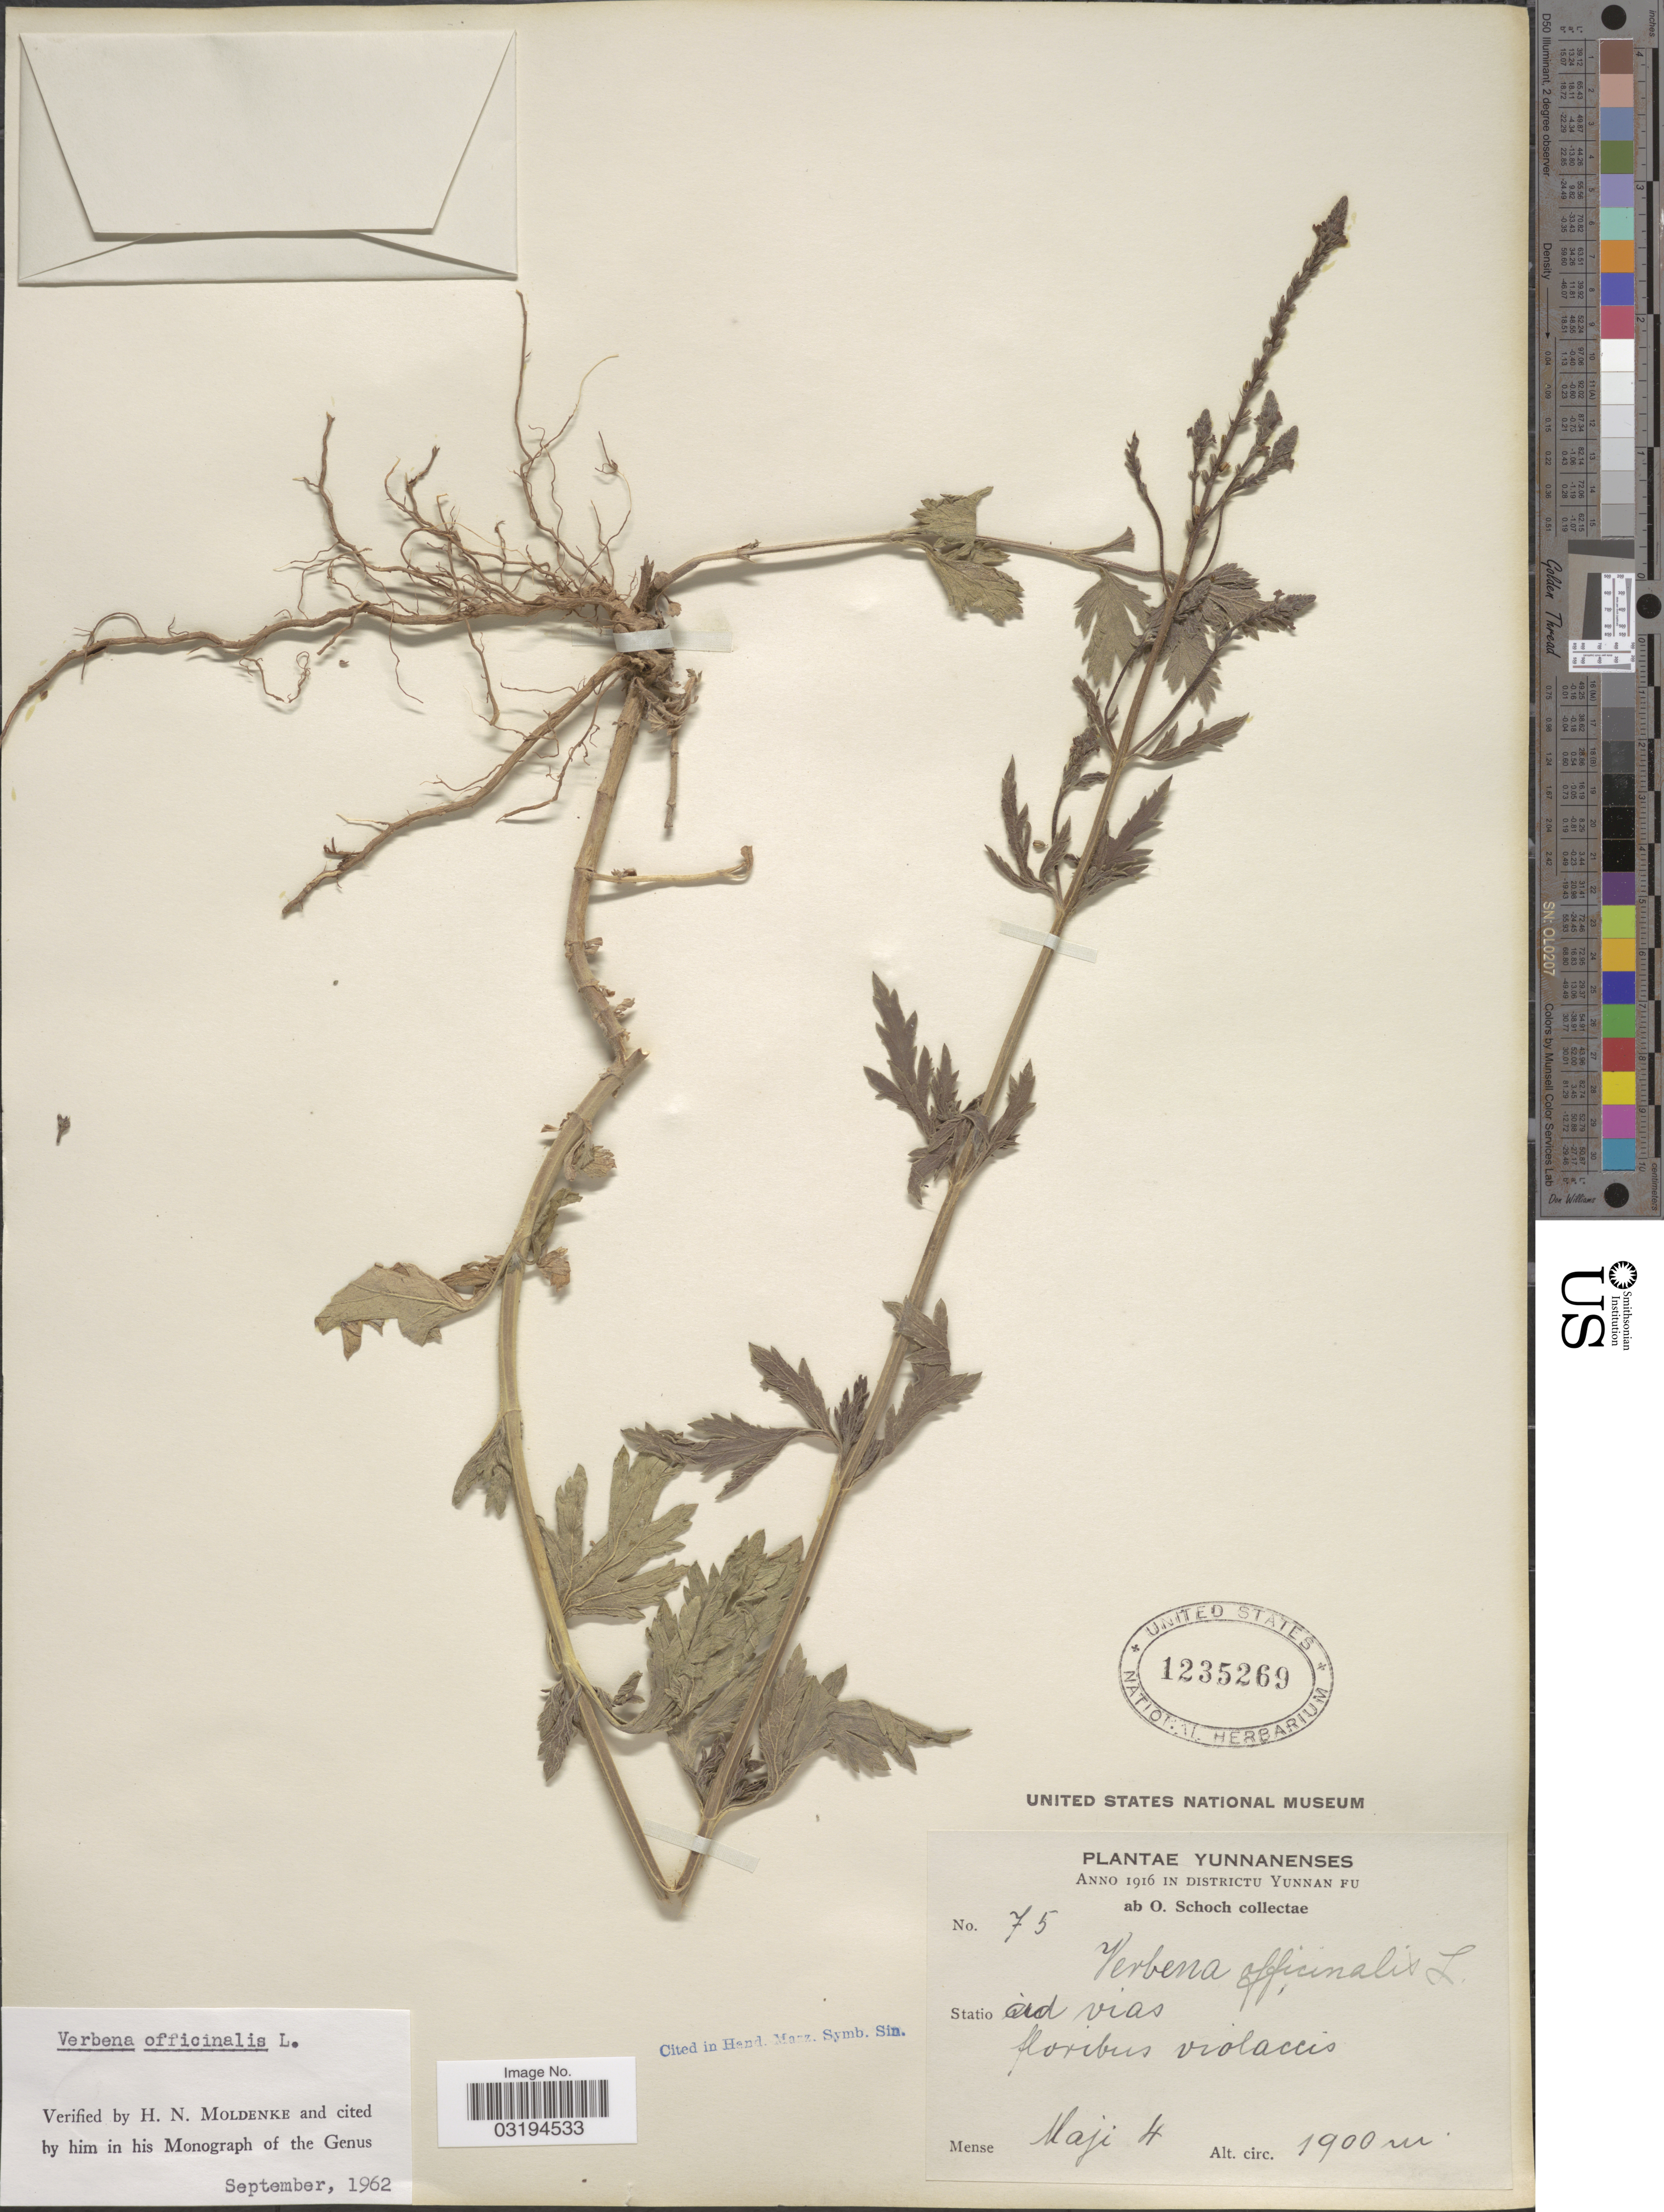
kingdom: Plantae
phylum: Tracheophyta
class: Magnoliopsida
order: Lamiales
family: Verbenaceae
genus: Verbena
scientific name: Verbena officinalis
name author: L.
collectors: O. Schoch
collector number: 75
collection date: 1916-05-04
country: China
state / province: Yunnan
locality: Yunnanenses. In Districtu Yunnan Fu. Statio àd vias.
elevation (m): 1900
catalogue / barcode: US 1235269